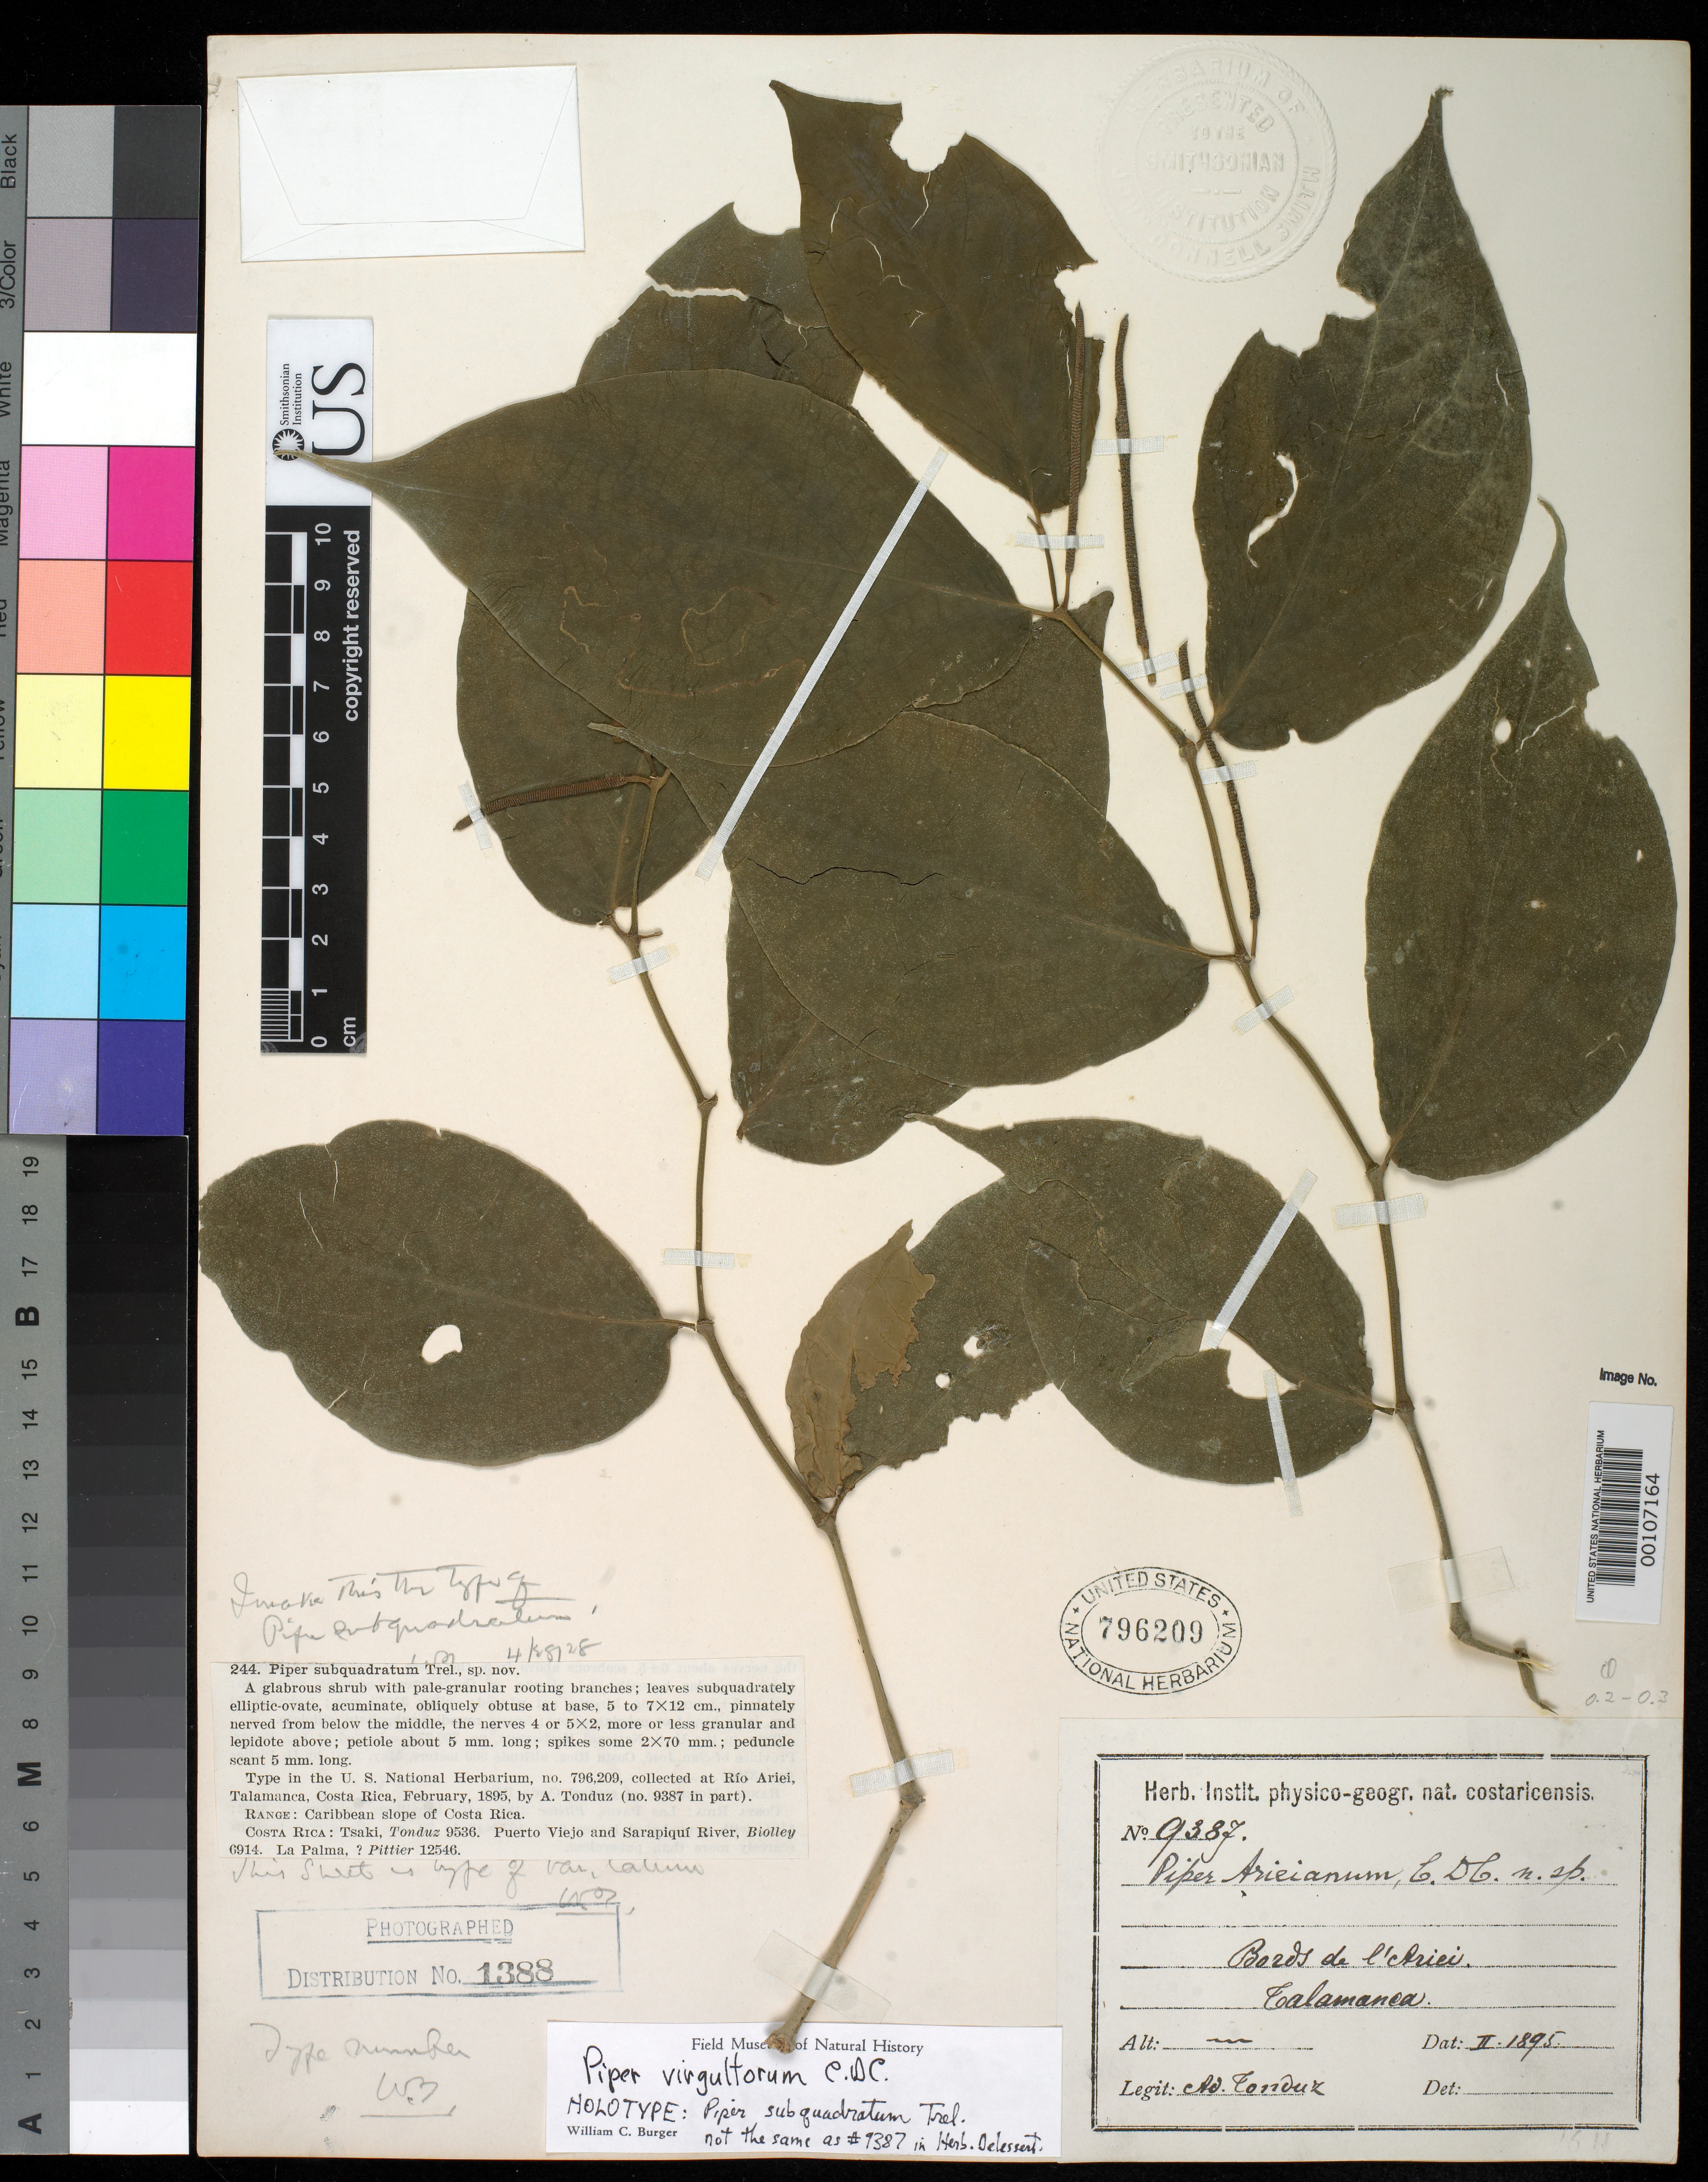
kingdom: Plantae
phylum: Tracheophyta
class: Magnoliopsida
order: Piperales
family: Piperaceae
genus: Piper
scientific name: Piper subquadratum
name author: Trel.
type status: Holotype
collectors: A. Tonduz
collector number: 9387 p.p.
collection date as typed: Feb 1895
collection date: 1895-02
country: Costa Rica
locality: Rio Ariei, Talamanca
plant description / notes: USNH 798224 is explicitly cited by sheet number as the type of Piper subquatratum. This is the same collection number (9387) as the type of Piper arieianum C.DC. (and is labeled with that name) but according to annotations by W.C. Burger, 9387 is apparently a mixed collection.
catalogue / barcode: US 796209